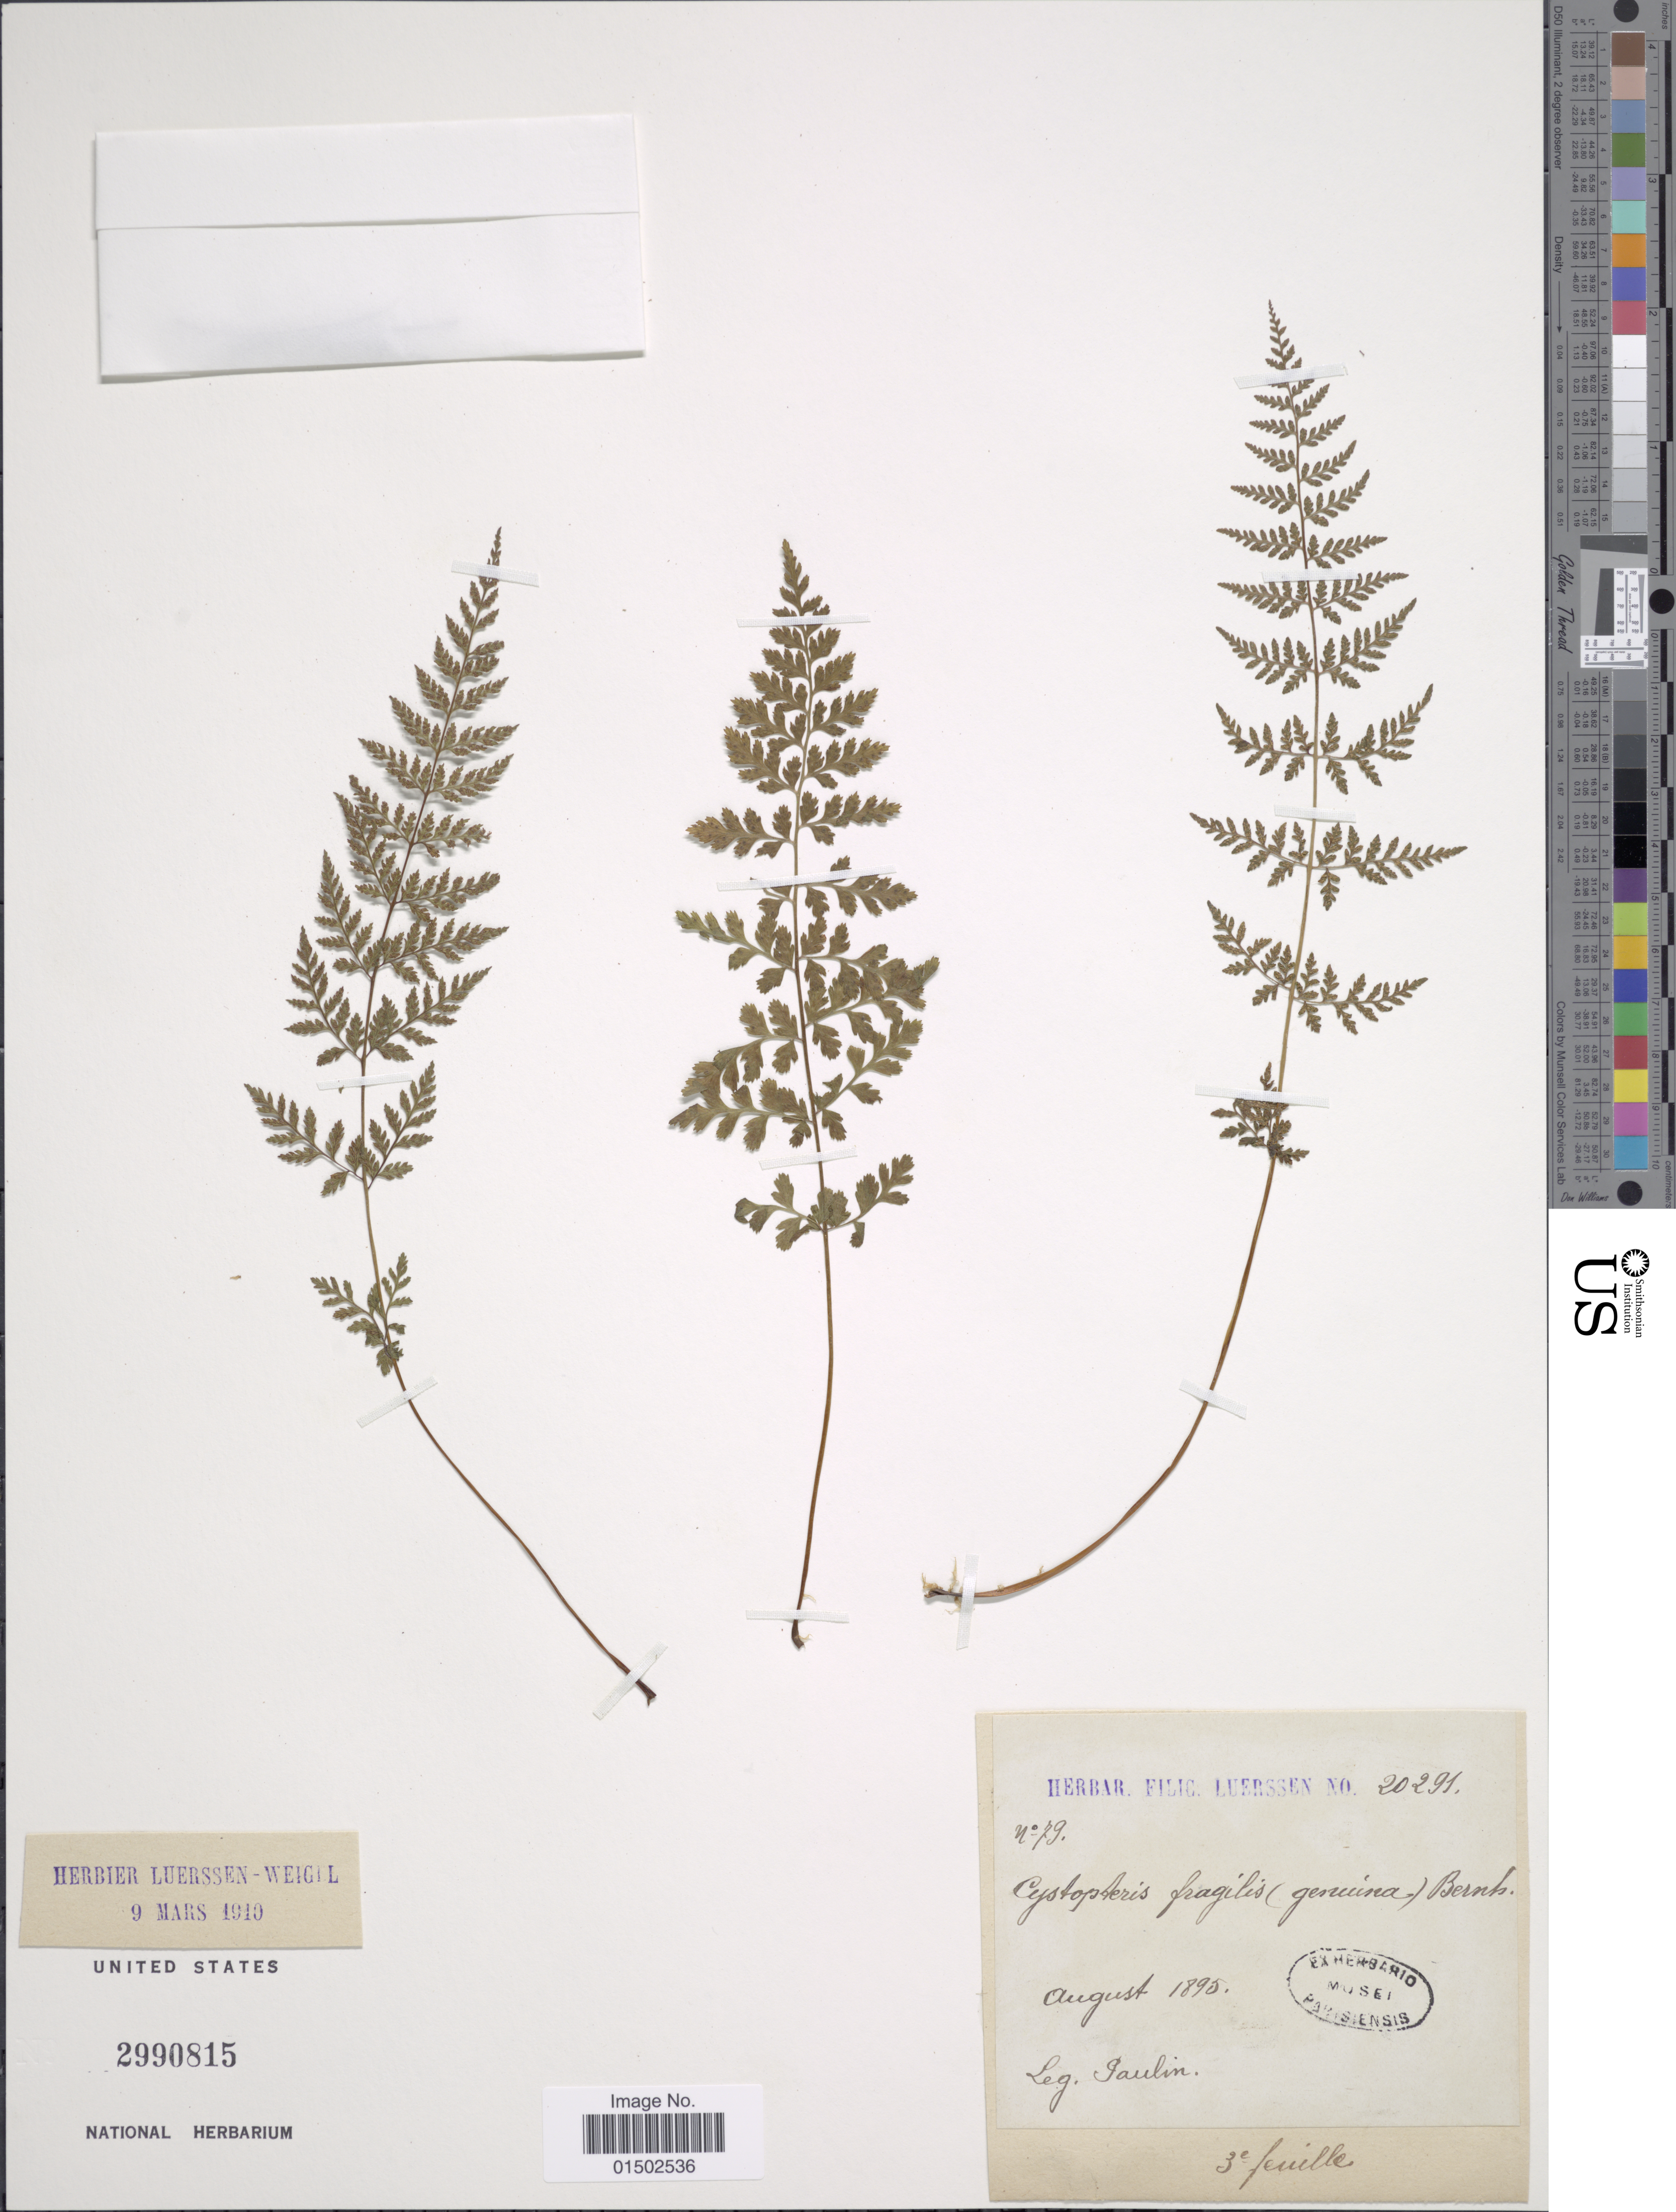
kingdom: Plantae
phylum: Tracheophyta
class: Polypodiopsida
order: Polypodiales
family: Cystopteridaceae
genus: Cystopteris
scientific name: Cystopteris fragilis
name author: (L.) Bernh.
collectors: -. Paulin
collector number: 79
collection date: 1895-08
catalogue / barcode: US 2990815